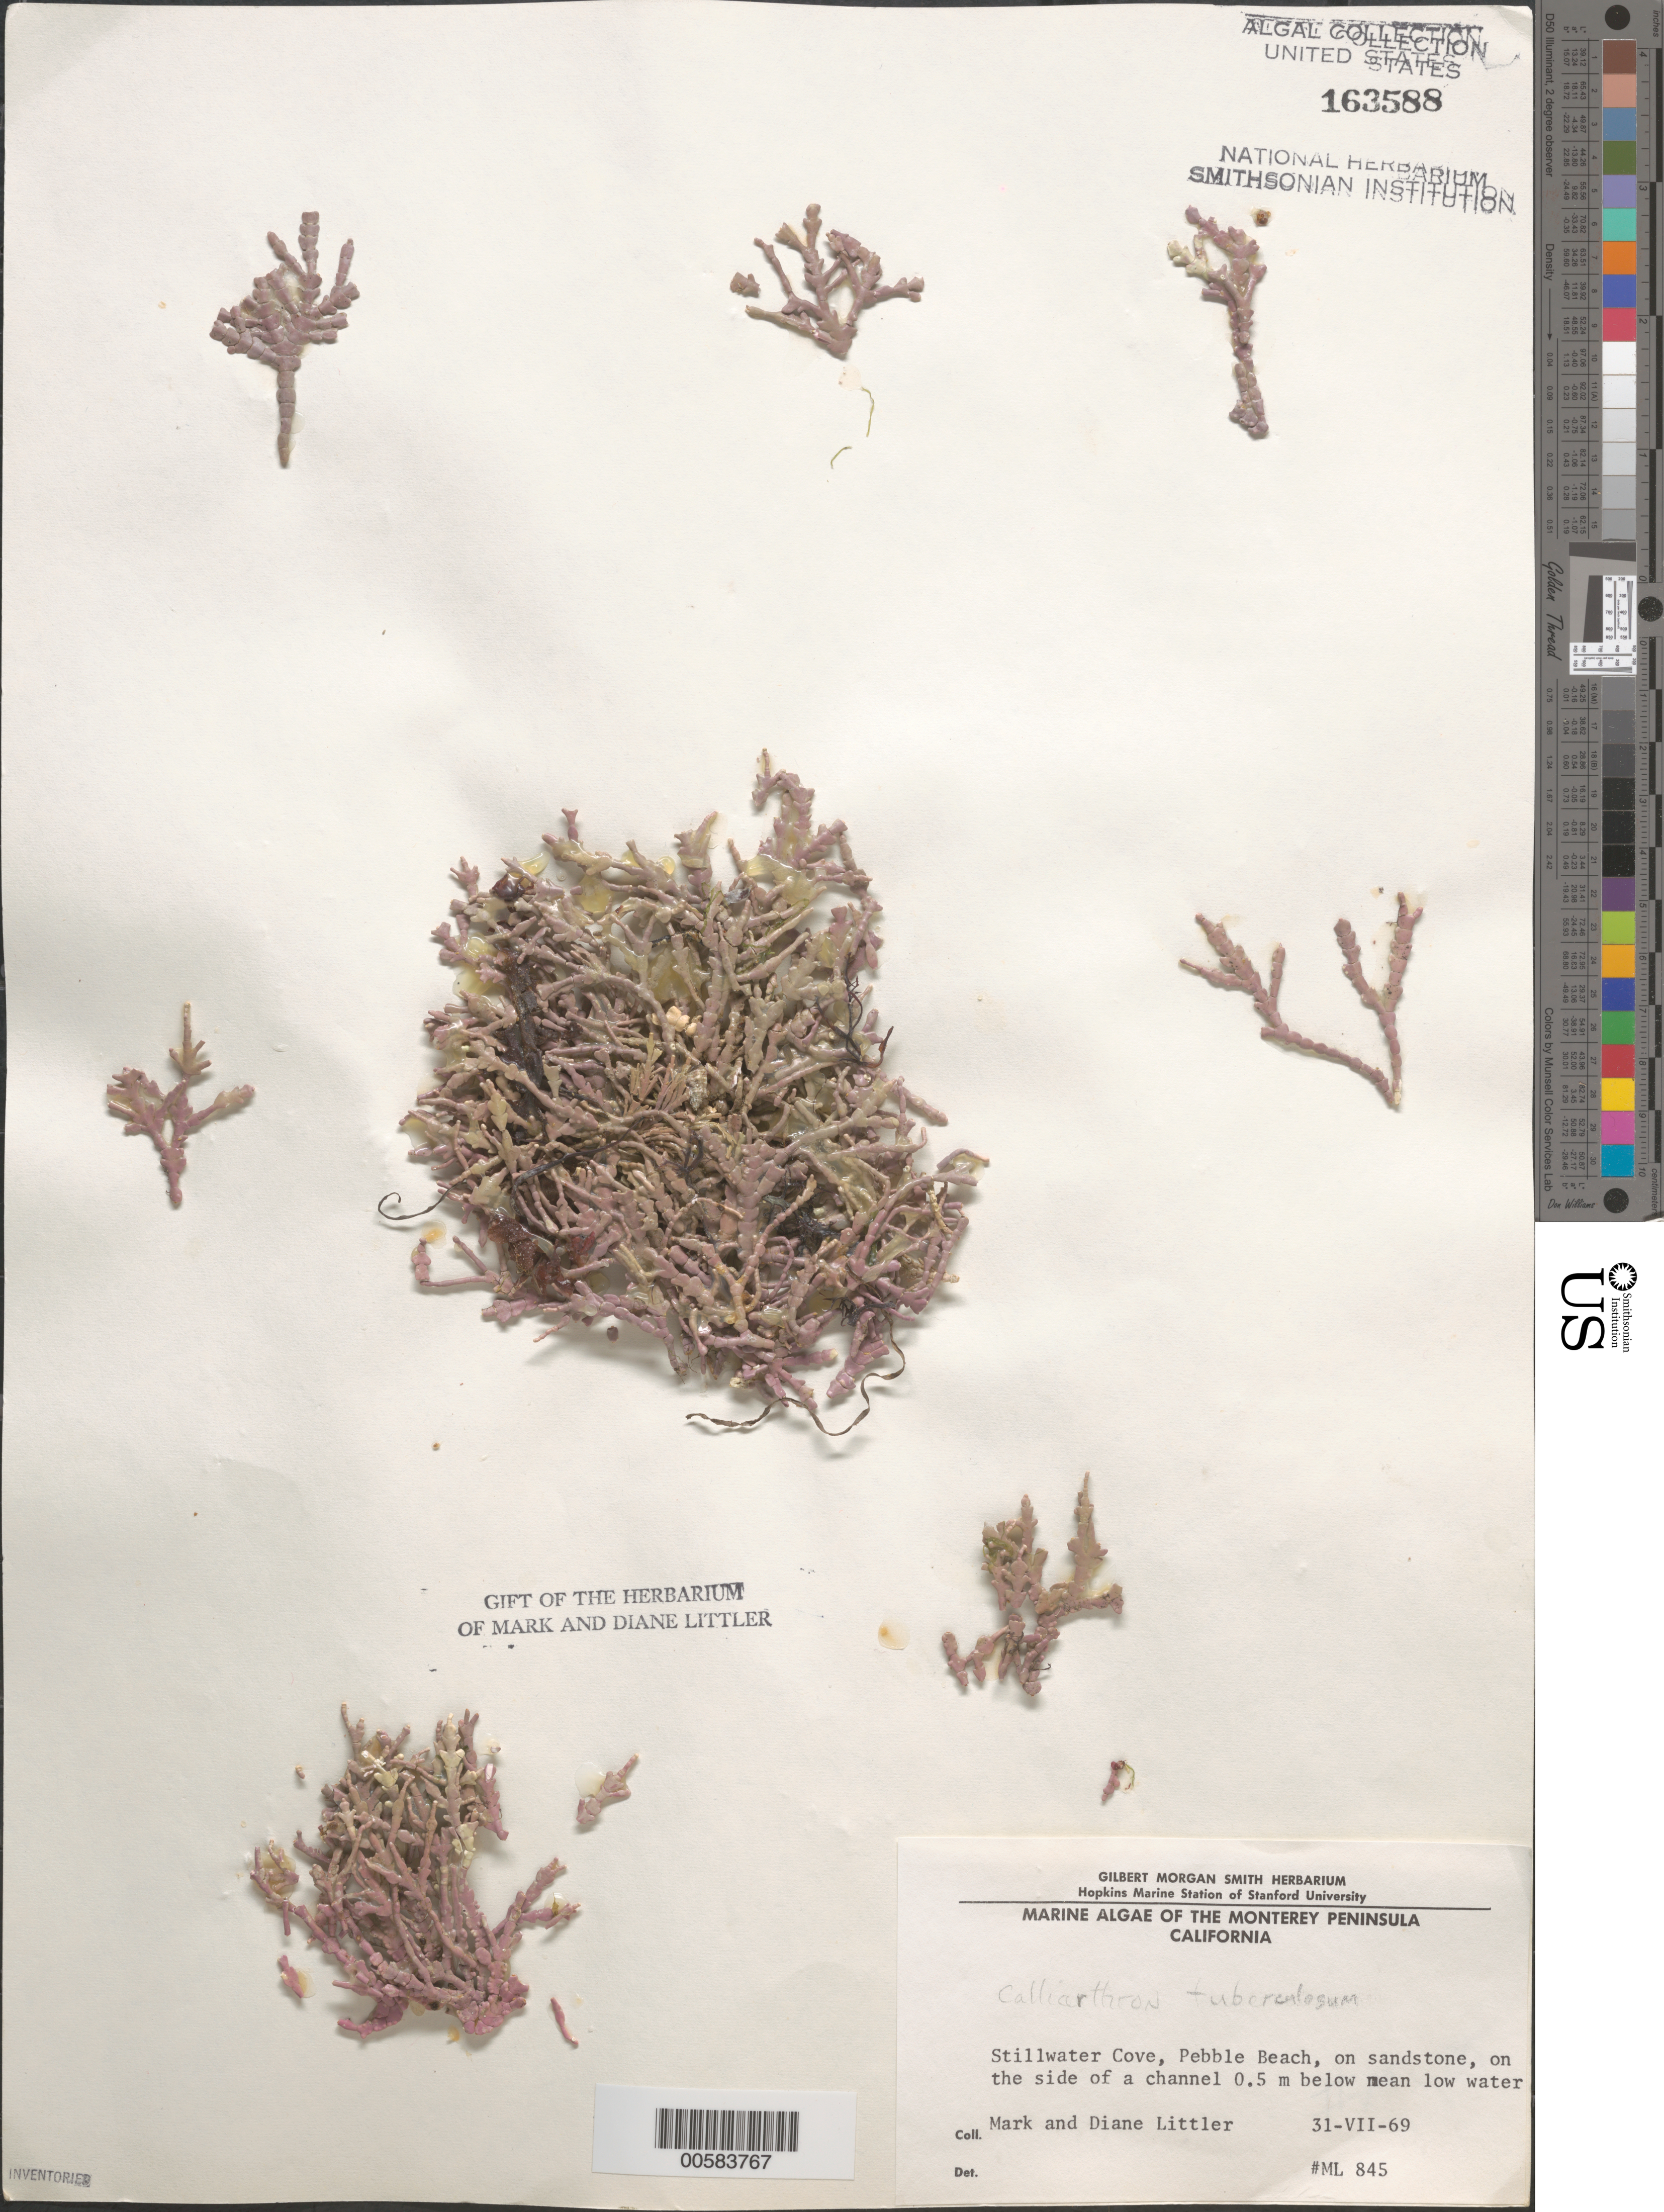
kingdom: Plantae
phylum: Rhodophyta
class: Florideophyceae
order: Corallinales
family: Corallinaceae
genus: Calliarthron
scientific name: Calliarthron tuberculosum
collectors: M. M. Littler & D. S. Littler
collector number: ML 845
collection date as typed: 31 Jul 1969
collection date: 1969-07-31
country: United States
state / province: California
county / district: Monterey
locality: Stillwater Cove, Pebble Beach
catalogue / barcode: US 163588